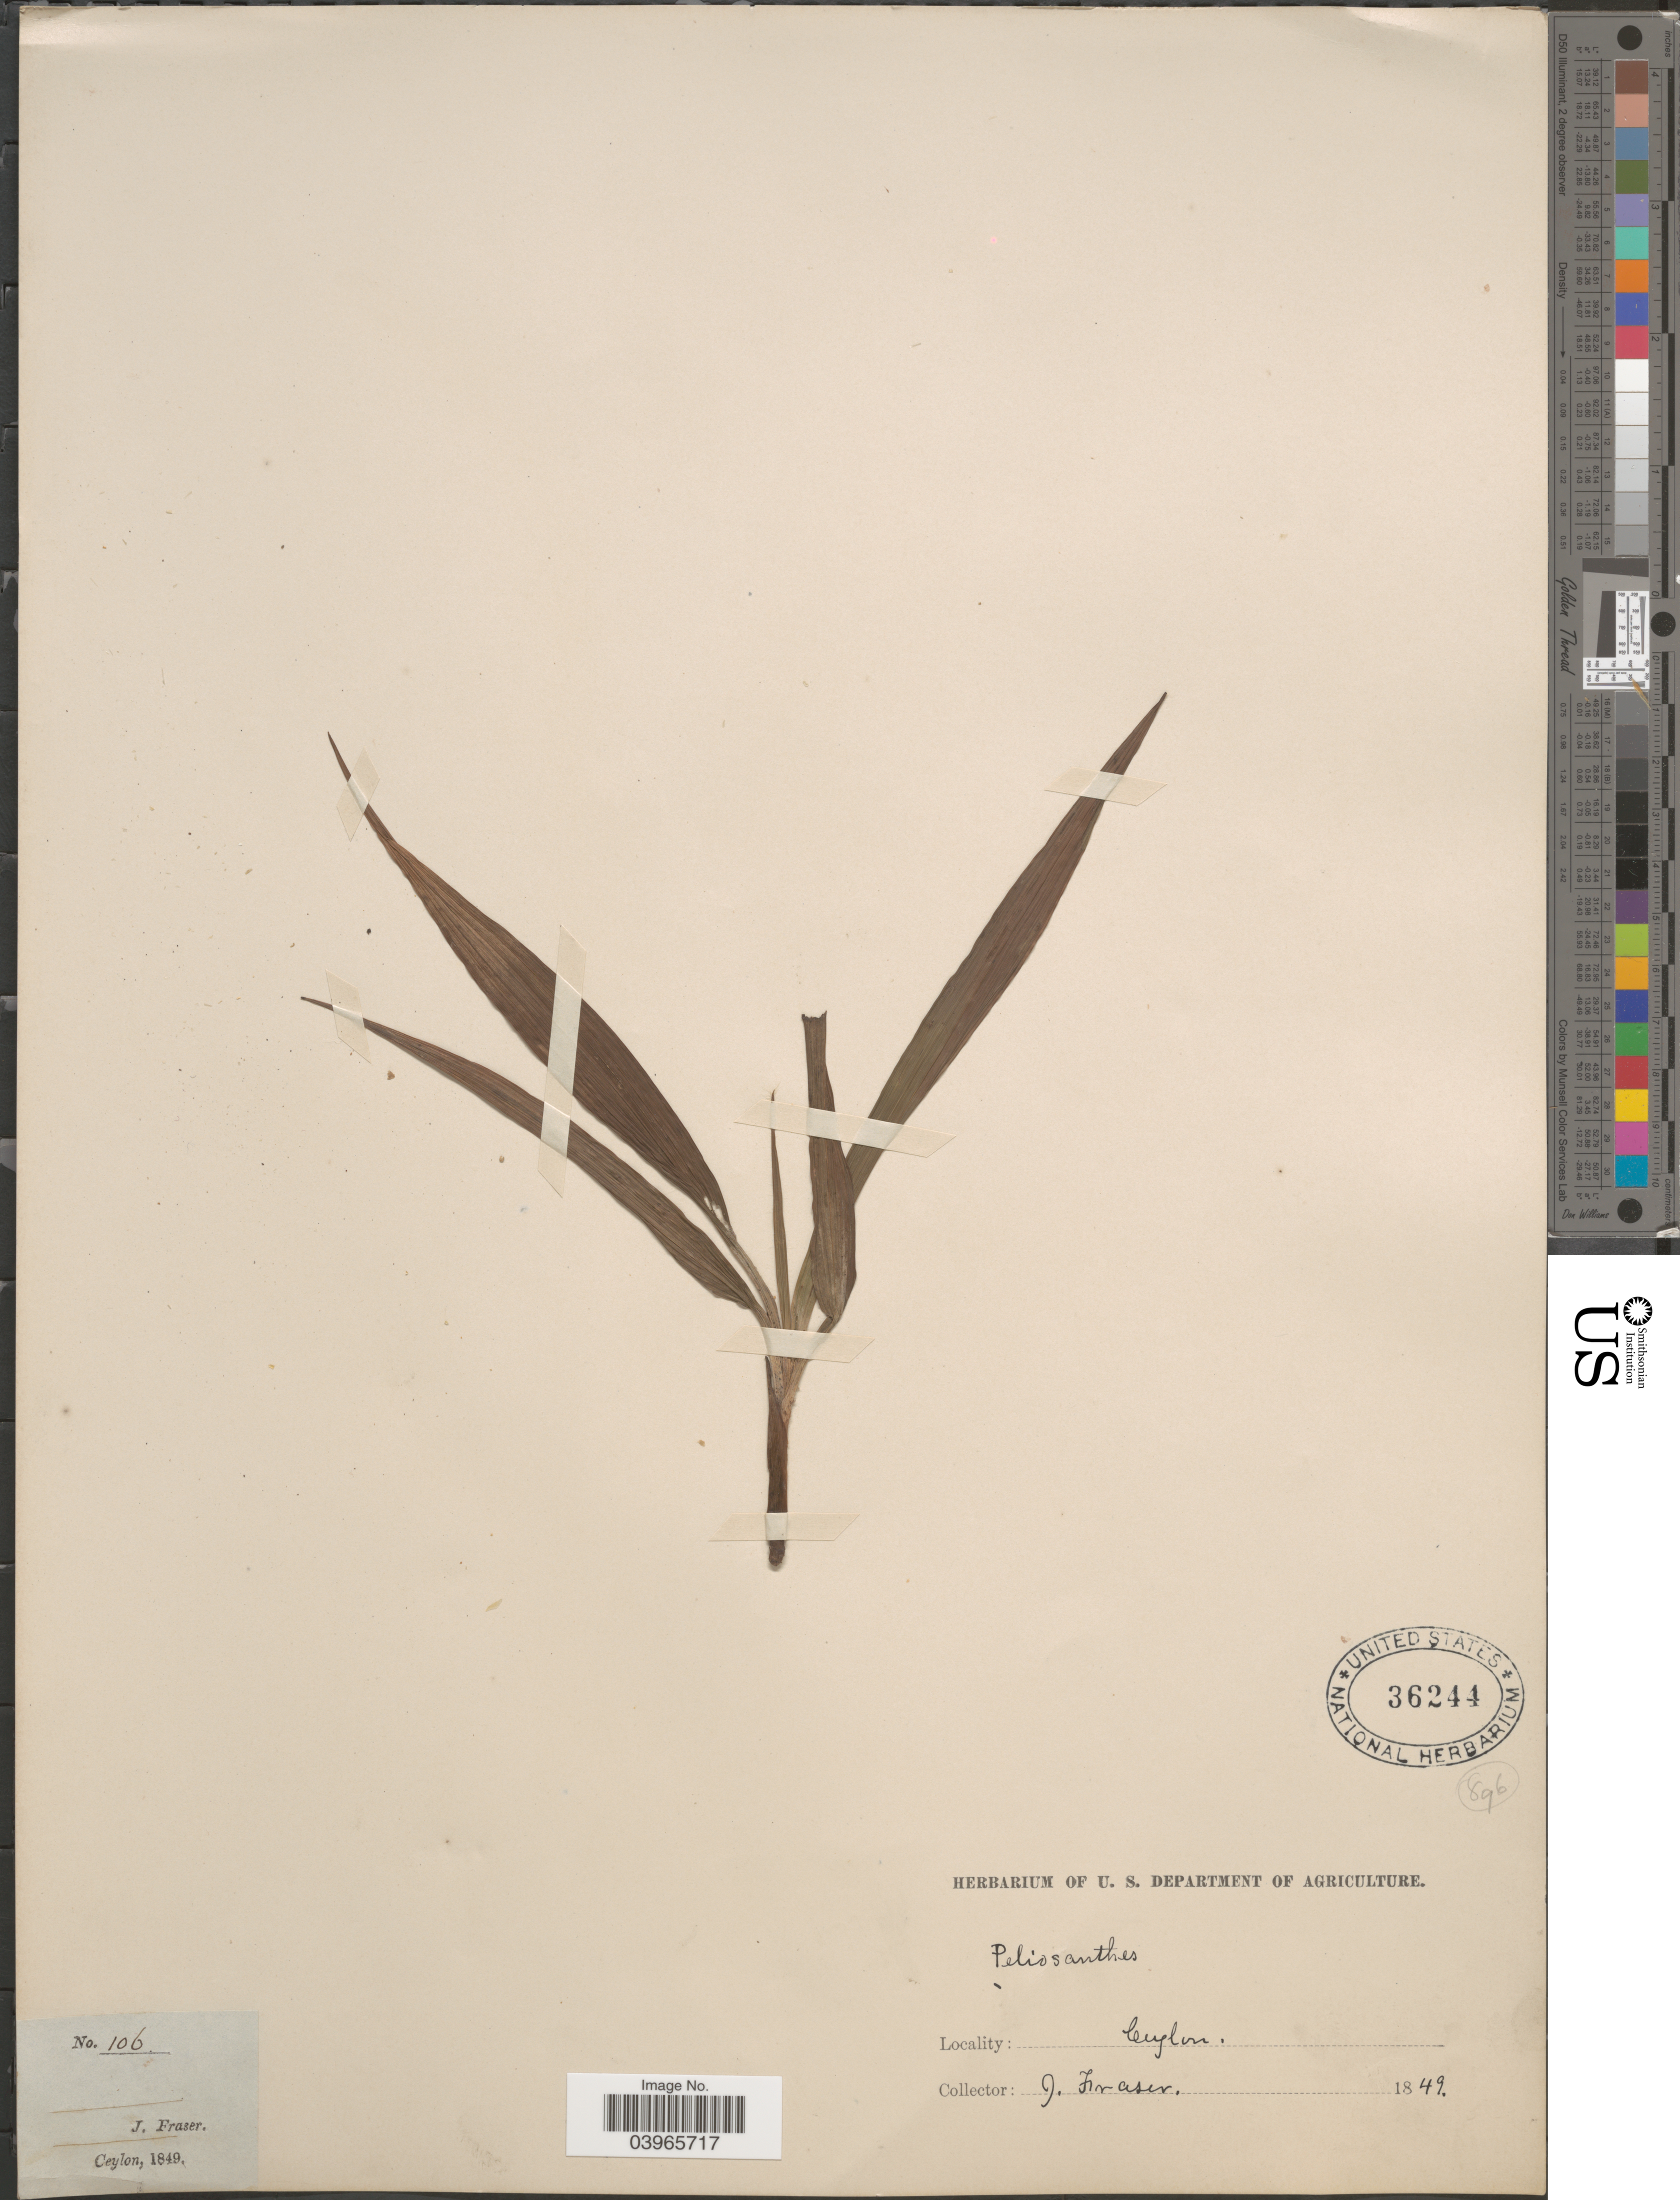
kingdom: Plantae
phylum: Tracheophyta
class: Liliopsida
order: Asparagales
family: Asparagaceae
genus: Peliosanthes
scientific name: Peliosanthes sp.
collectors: J. Fraser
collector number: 106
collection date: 1849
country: Sri Lanka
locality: Ceylon.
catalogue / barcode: US 36244